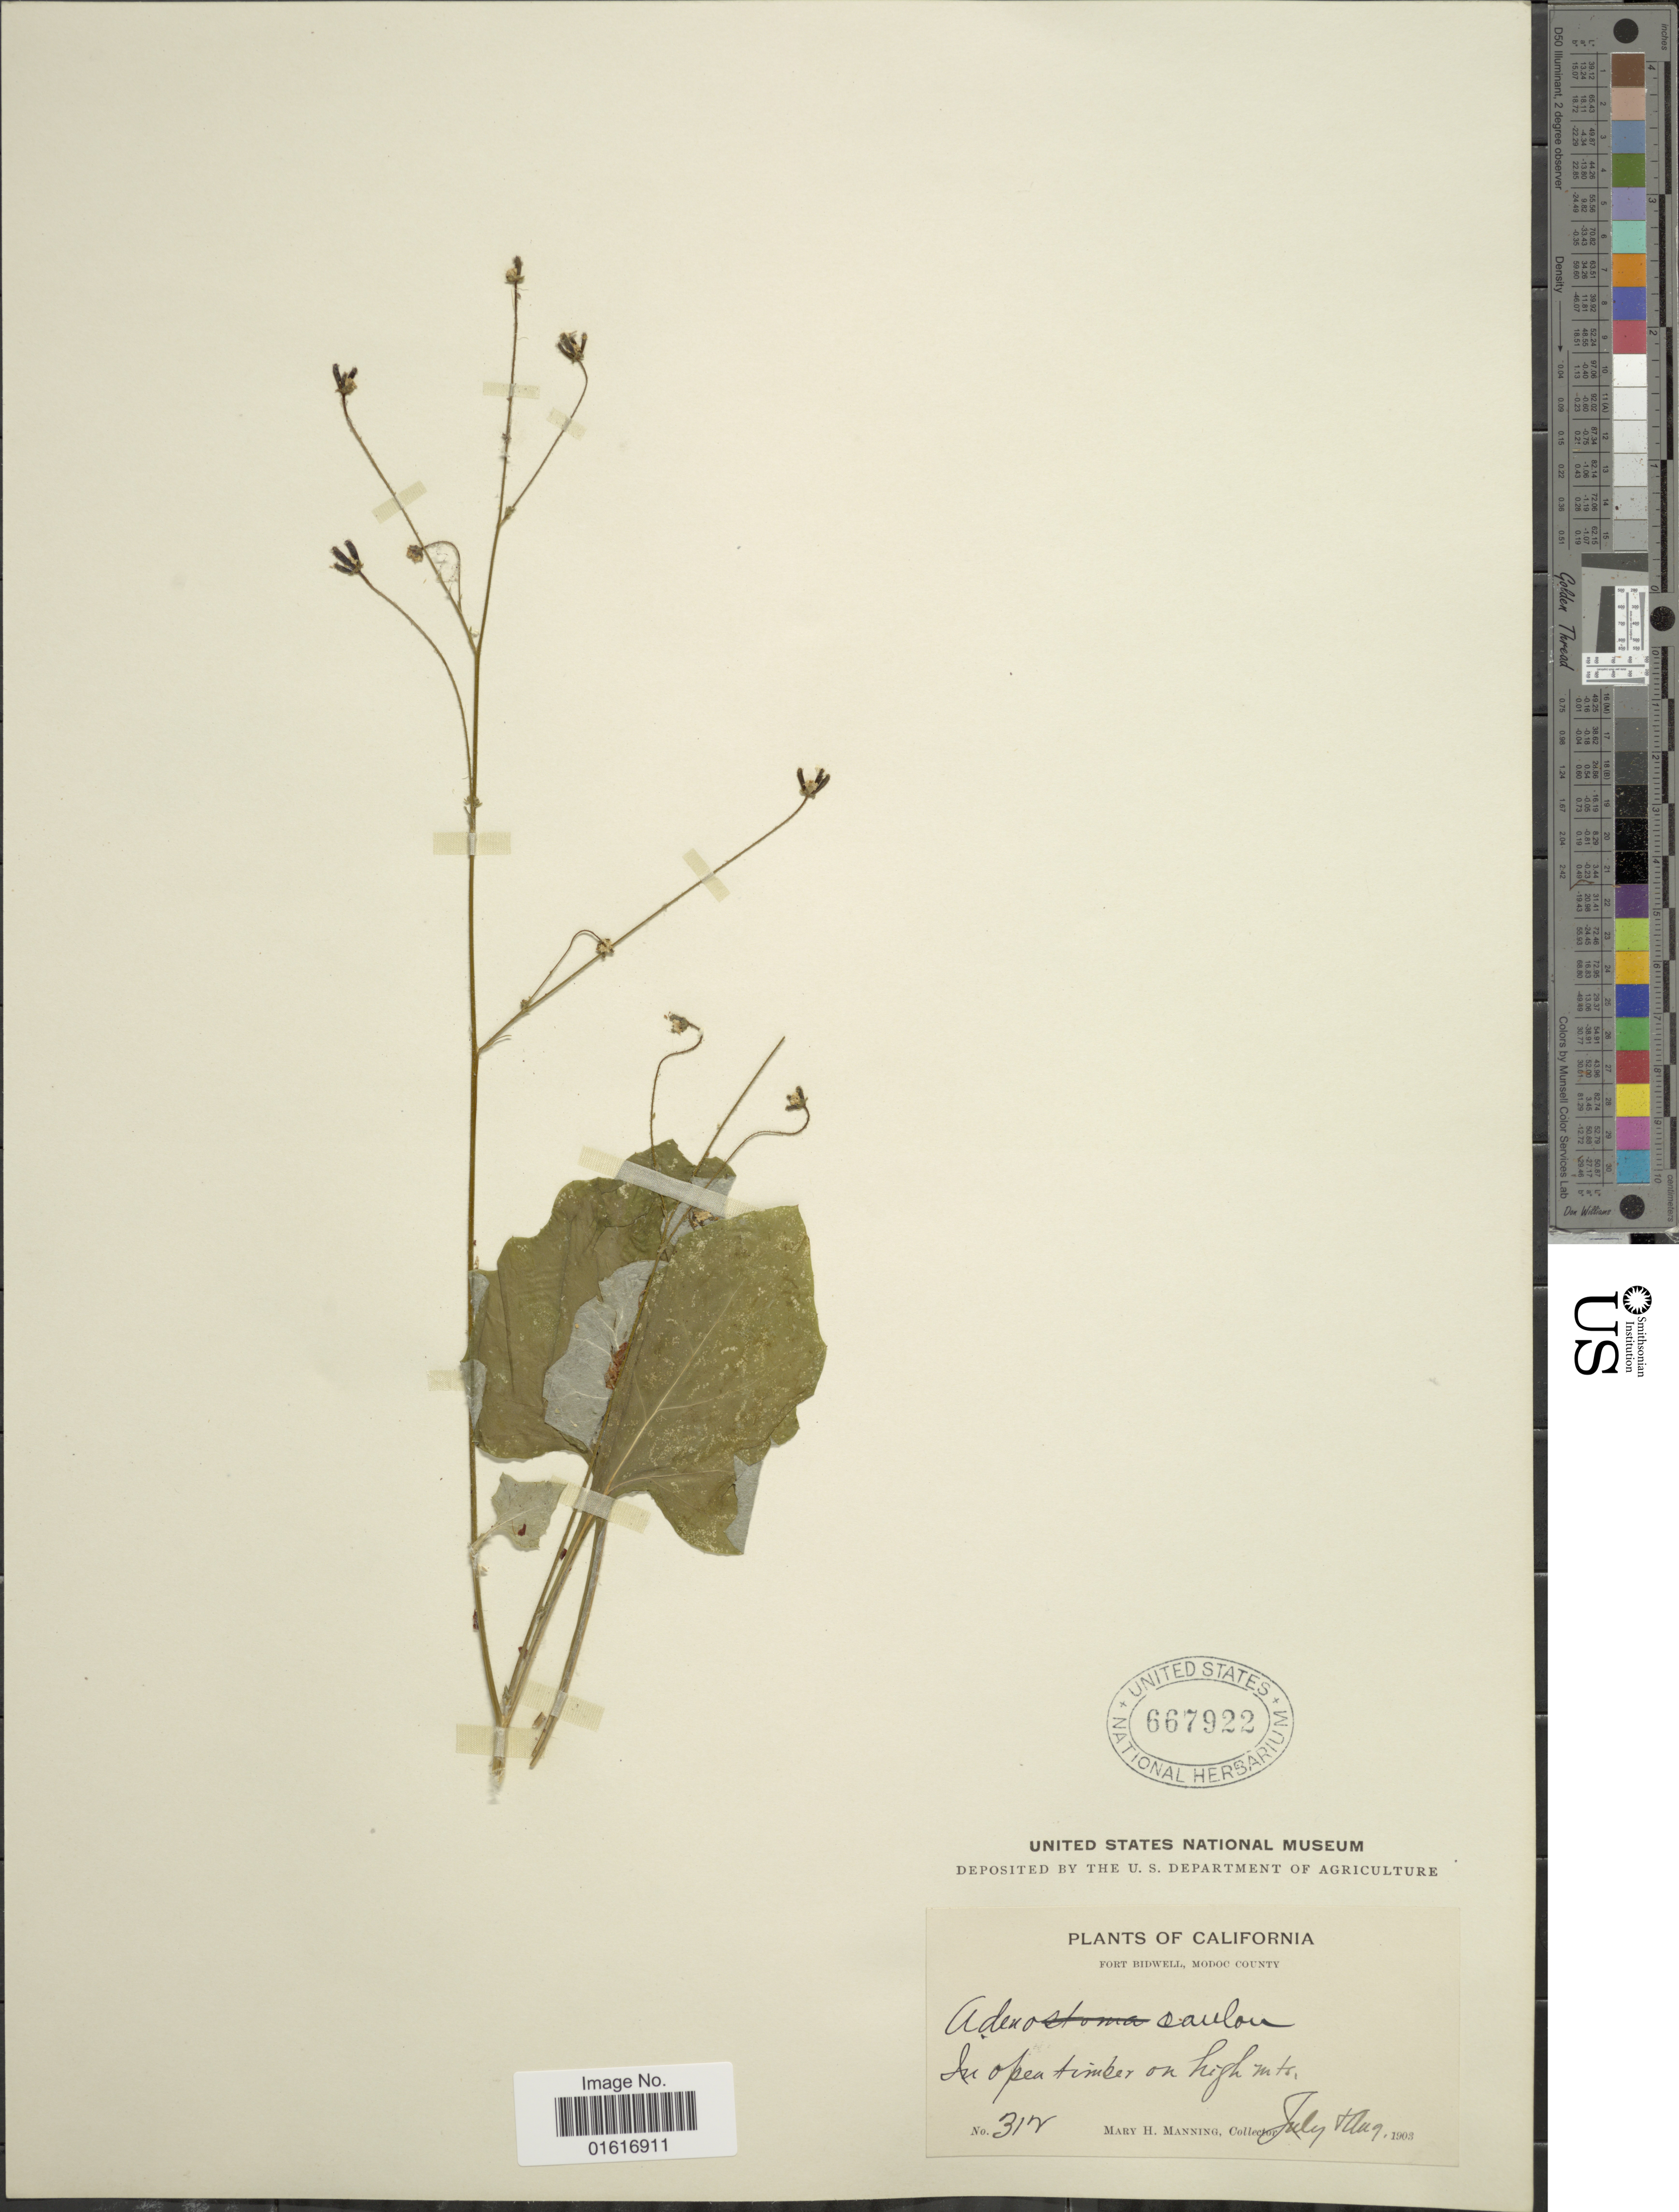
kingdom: Plantae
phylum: Tracheophyta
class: Magnoliopsida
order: Asterales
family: Asteraceae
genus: Adenocaulon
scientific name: Adenocaulon bicolor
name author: Hook.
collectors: M. Manning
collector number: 314*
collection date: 1903-07/1903-08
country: United States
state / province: California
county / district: Modoc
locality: Fort Bidwell, Modoc County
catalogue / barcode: US 667922